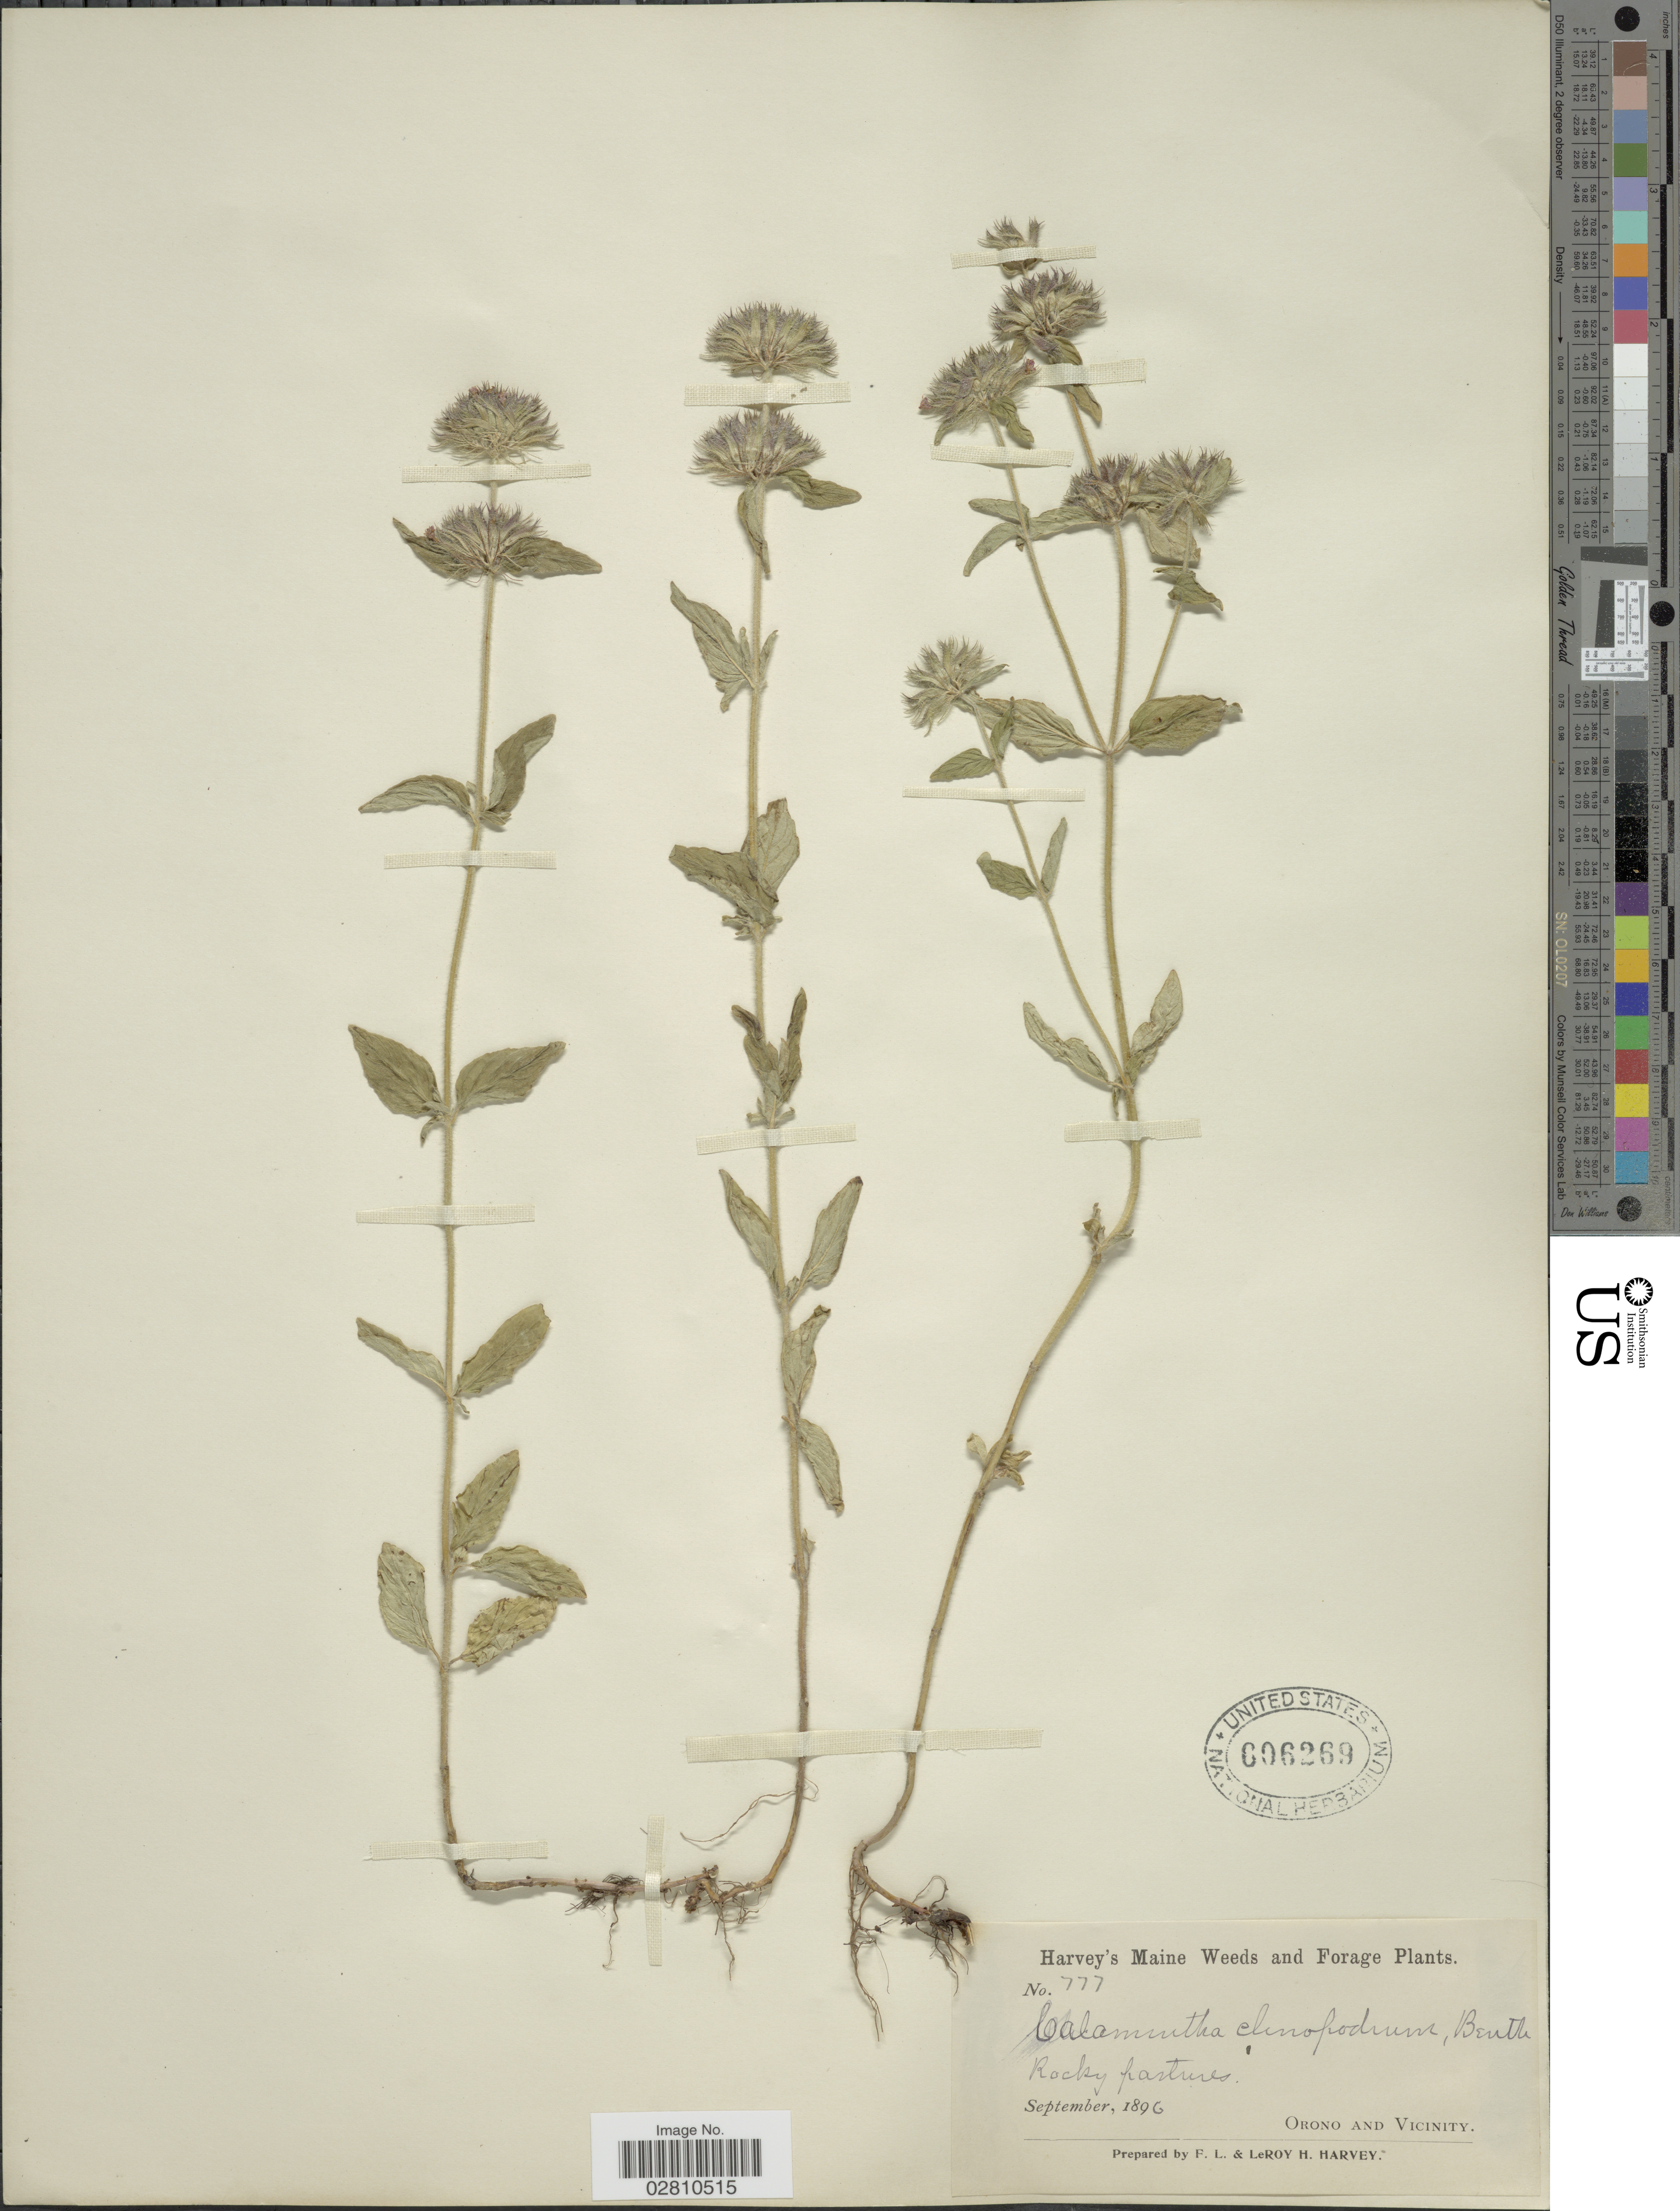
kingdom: Plantae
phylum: Tracheophyta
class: Magnoliopsida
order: Lamiales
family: Lamiaceae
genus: Clinopodium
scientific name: Clinopodium vulgare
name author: L.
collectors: F. L. Harvey & L. H. Harvey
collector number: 777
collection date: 1896-09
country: United States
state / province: Maine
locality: Orono and Vicinity.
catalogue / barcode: US 6269